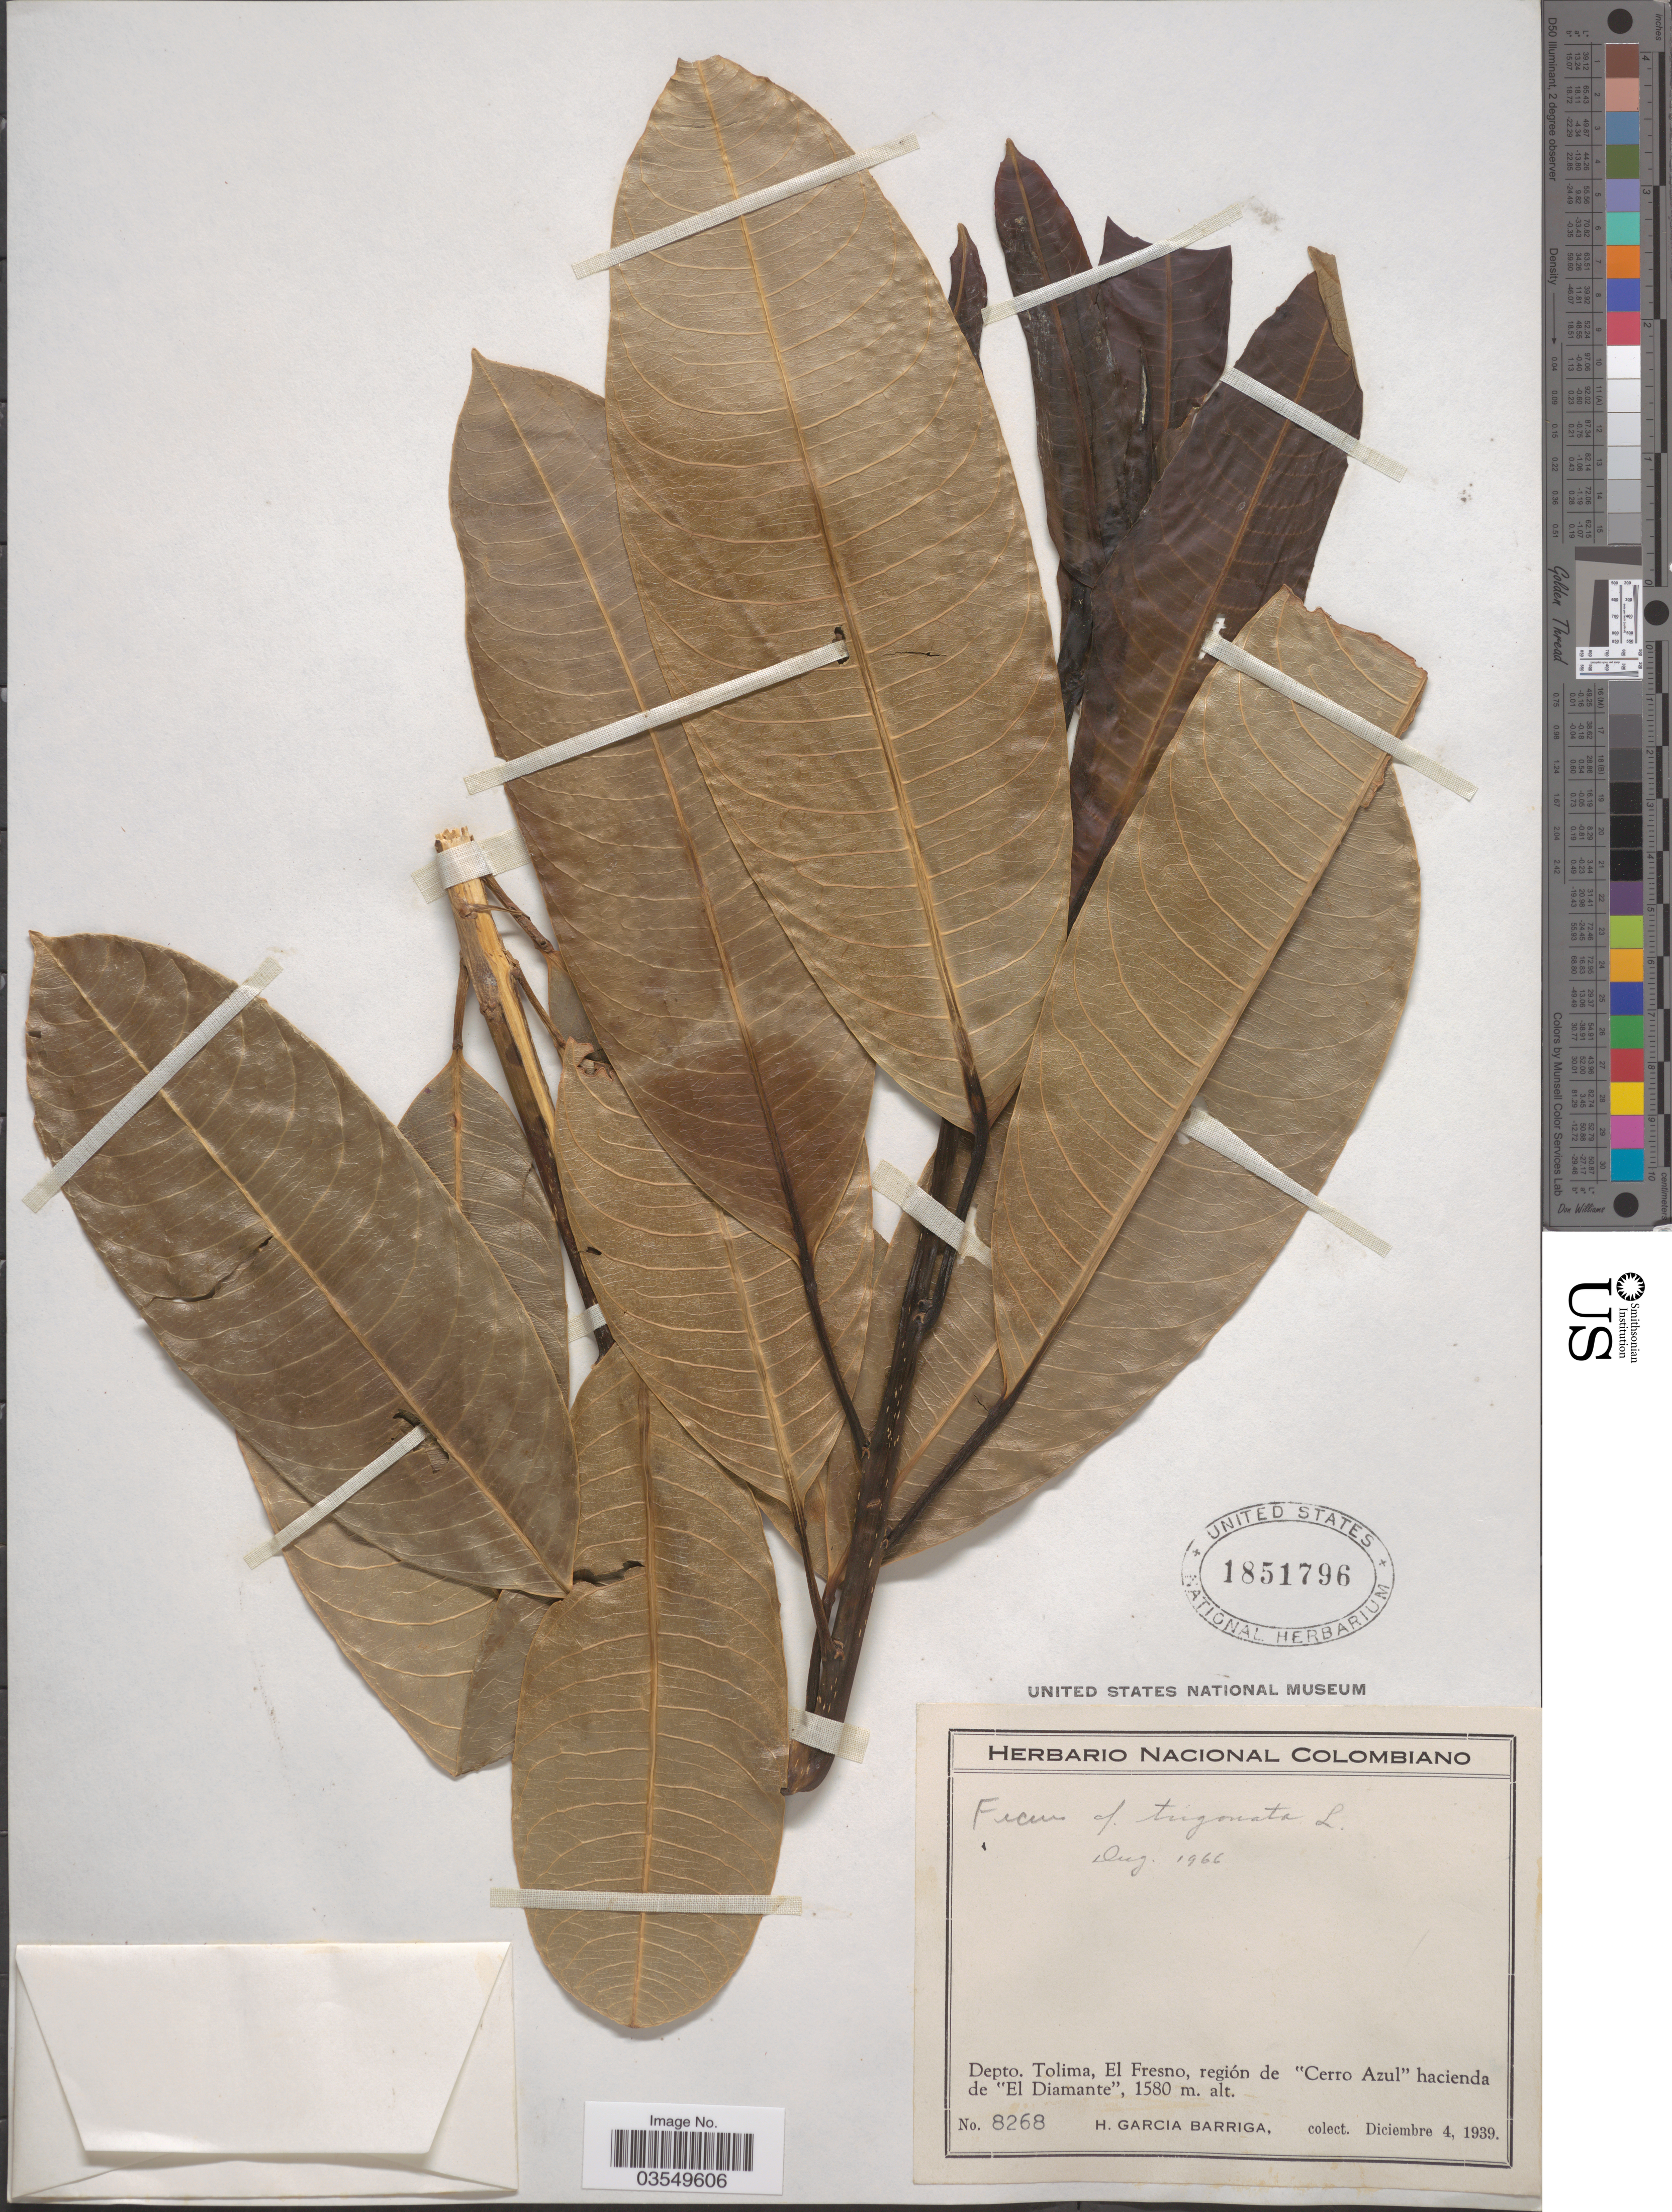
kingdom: Plantae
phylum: Tracheophyta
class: Magnoliopsida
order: Rosales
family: Moraceae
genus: Ficus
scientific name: Ficus sp.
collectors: H. García Barriga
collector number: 8268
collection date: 1939-12-04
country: Colombia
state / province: Tolima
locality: Depto. Tolima, El Fresno, región de "Cerro Azul" hacienda de "El Diamante".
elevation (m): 1580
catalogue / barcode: US 1851796